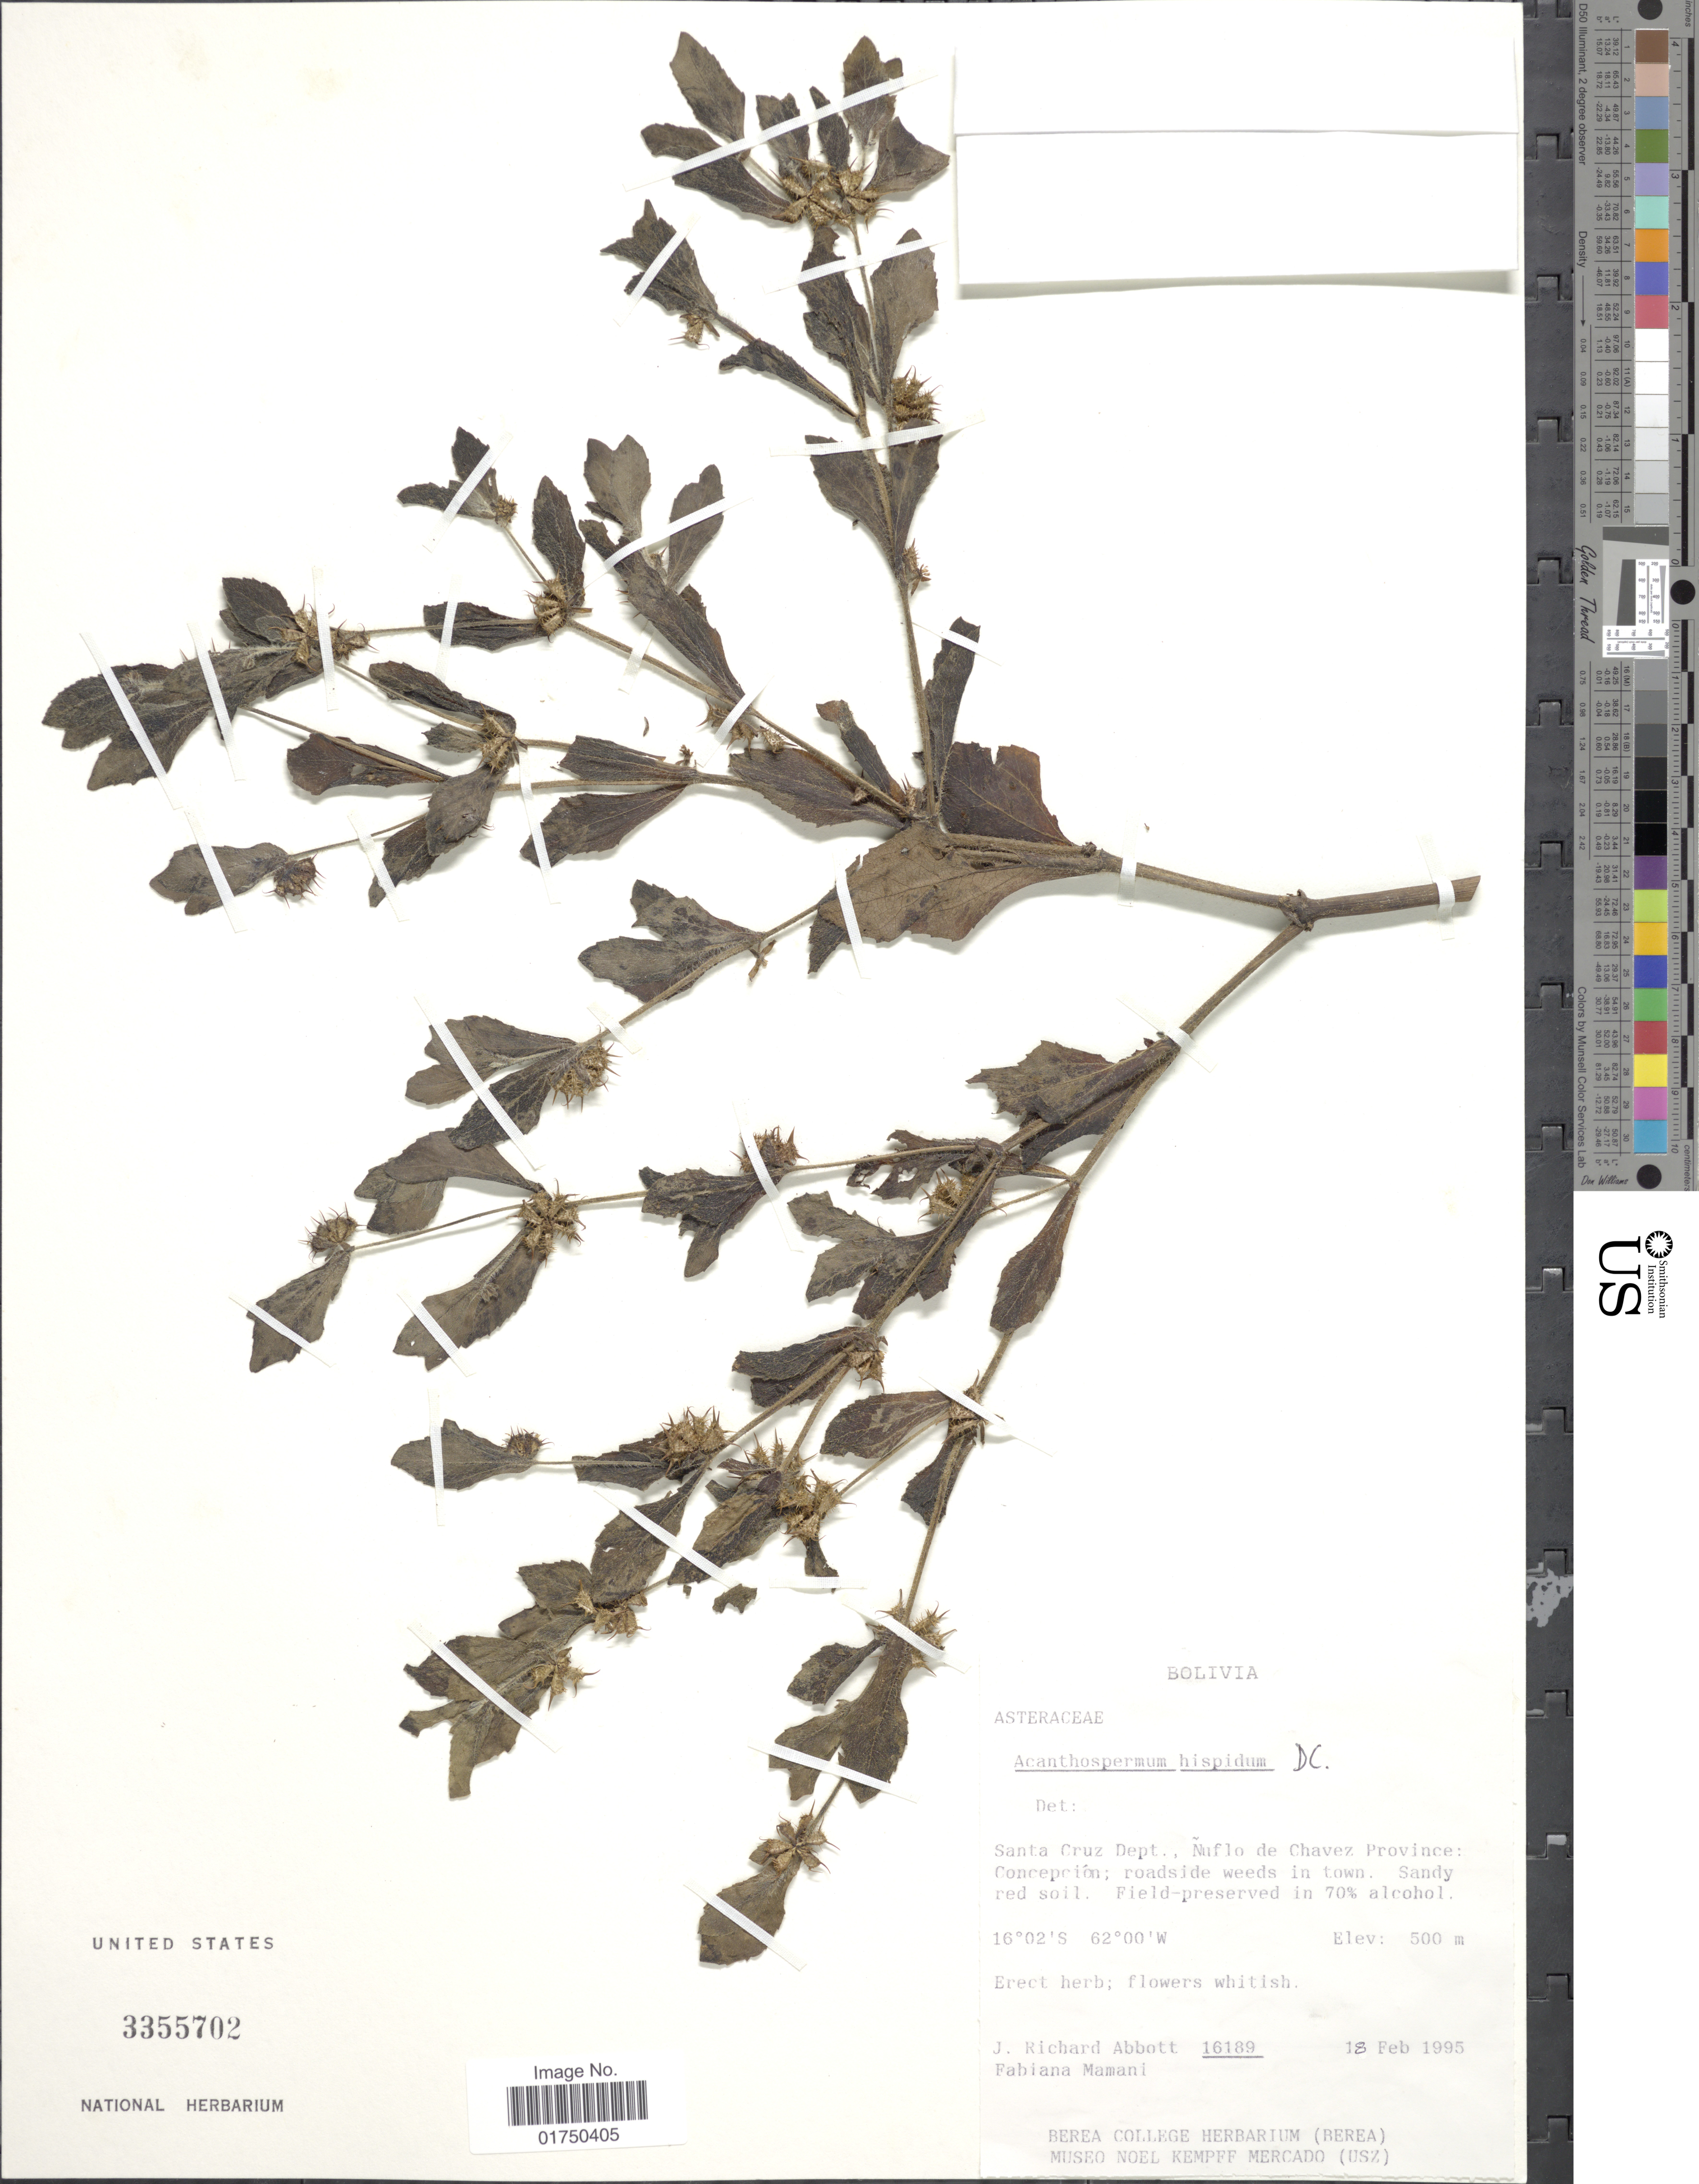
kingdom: Plantae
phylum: Tracheophyta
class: Magnoliopsida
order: Asterales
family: Asteraceae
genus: Acanthospermum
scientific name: Acanthospermum hispidum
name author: DC.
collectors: J. R. Abbott & F. Mamani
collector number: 16189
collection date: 1995-02-18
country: Bolivia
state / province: Santa Cruz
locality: Santa Cruz Dept., Nuflo de Chavez Province: Concepción; roadside weeds in town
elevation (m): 500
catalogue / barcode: US 3355702